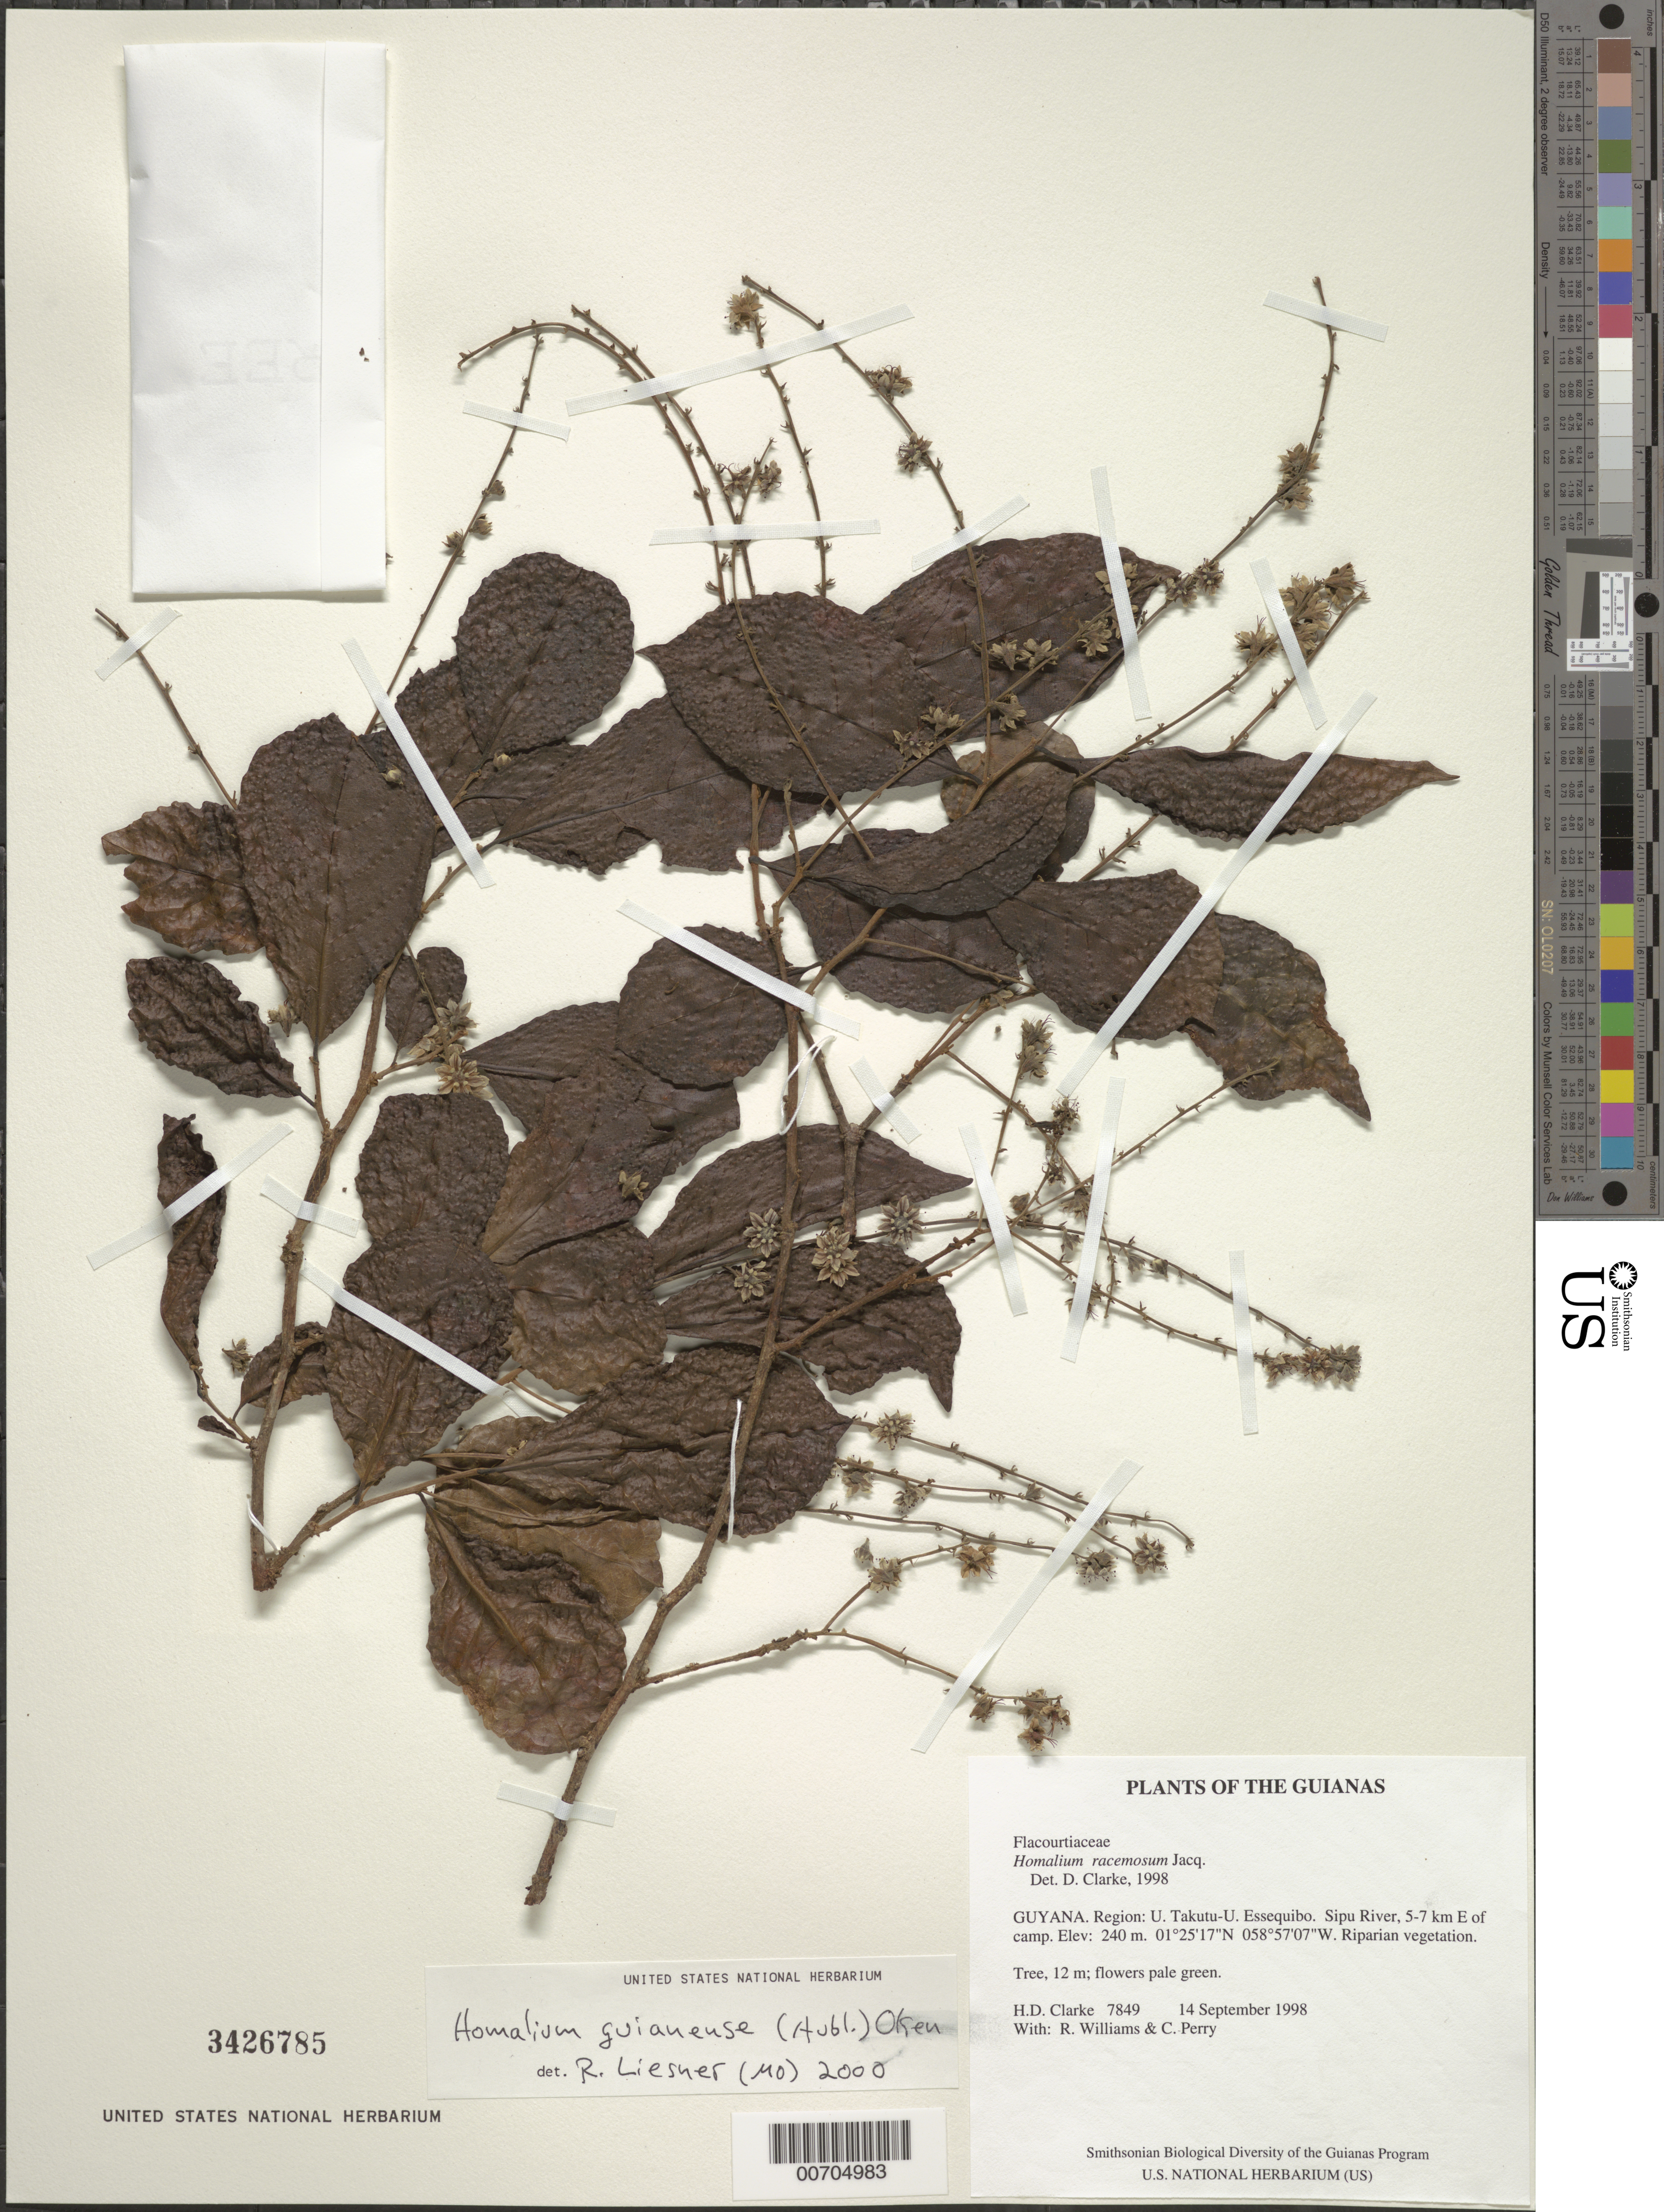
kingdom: Plantae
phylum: Tracheophyta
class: Magnoliopsida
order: Malpighiales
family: Salicaceae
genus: Homalium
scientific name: Homalium guianense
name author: (Aubl.) Oken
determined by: Liesner, R. L.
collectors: H. D. Clarke, R. Williams & C. Perry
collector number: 7849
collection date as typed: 14 September 1998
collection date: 1998-09-14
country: Guyana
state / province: U. Takutu-U. Essequibo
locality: Sipu River, 5-7 km E of camp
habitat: Riparian vegetation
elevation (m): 240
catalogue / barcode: US 3426785